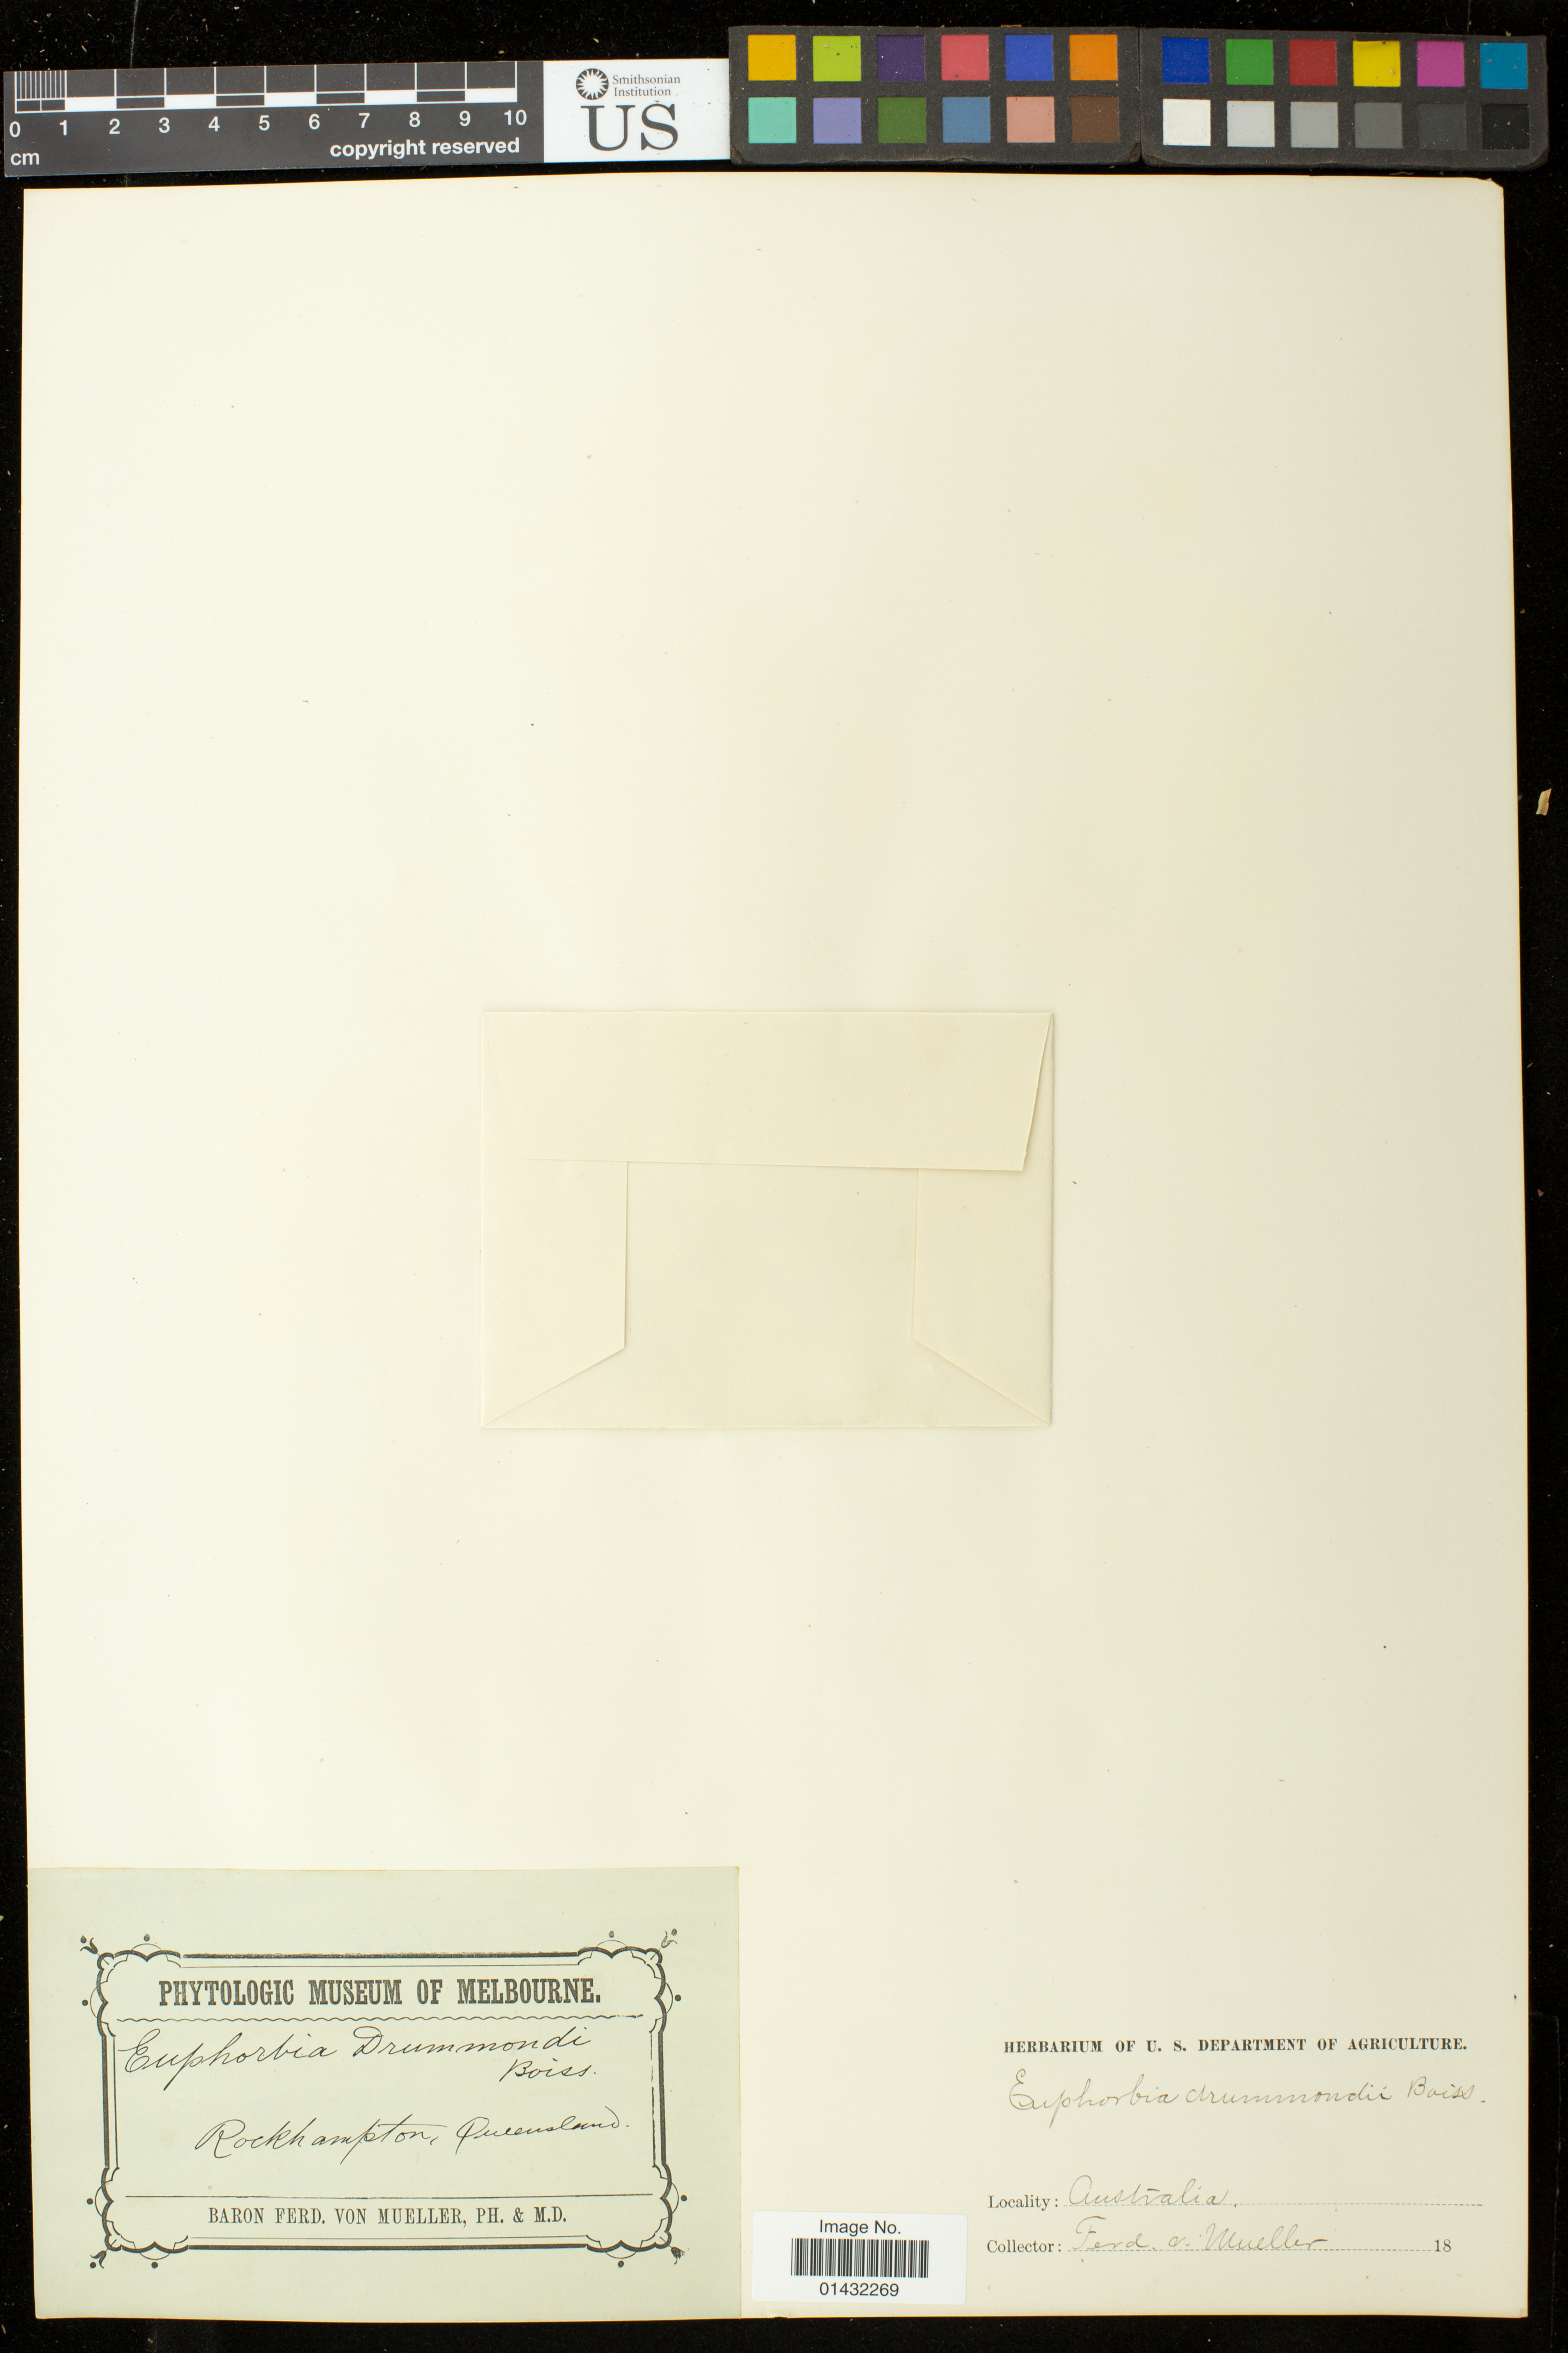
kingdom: Plantae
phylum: Tracheophyta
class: Magnoliopsida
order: Malpighiales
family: Euphorbiaceae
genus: Euphorbia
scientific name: Euphorbia drummondii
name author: Boiss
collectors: F. von Mueller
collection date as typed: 18--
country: Australia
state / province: Queensland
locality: Rockhampton